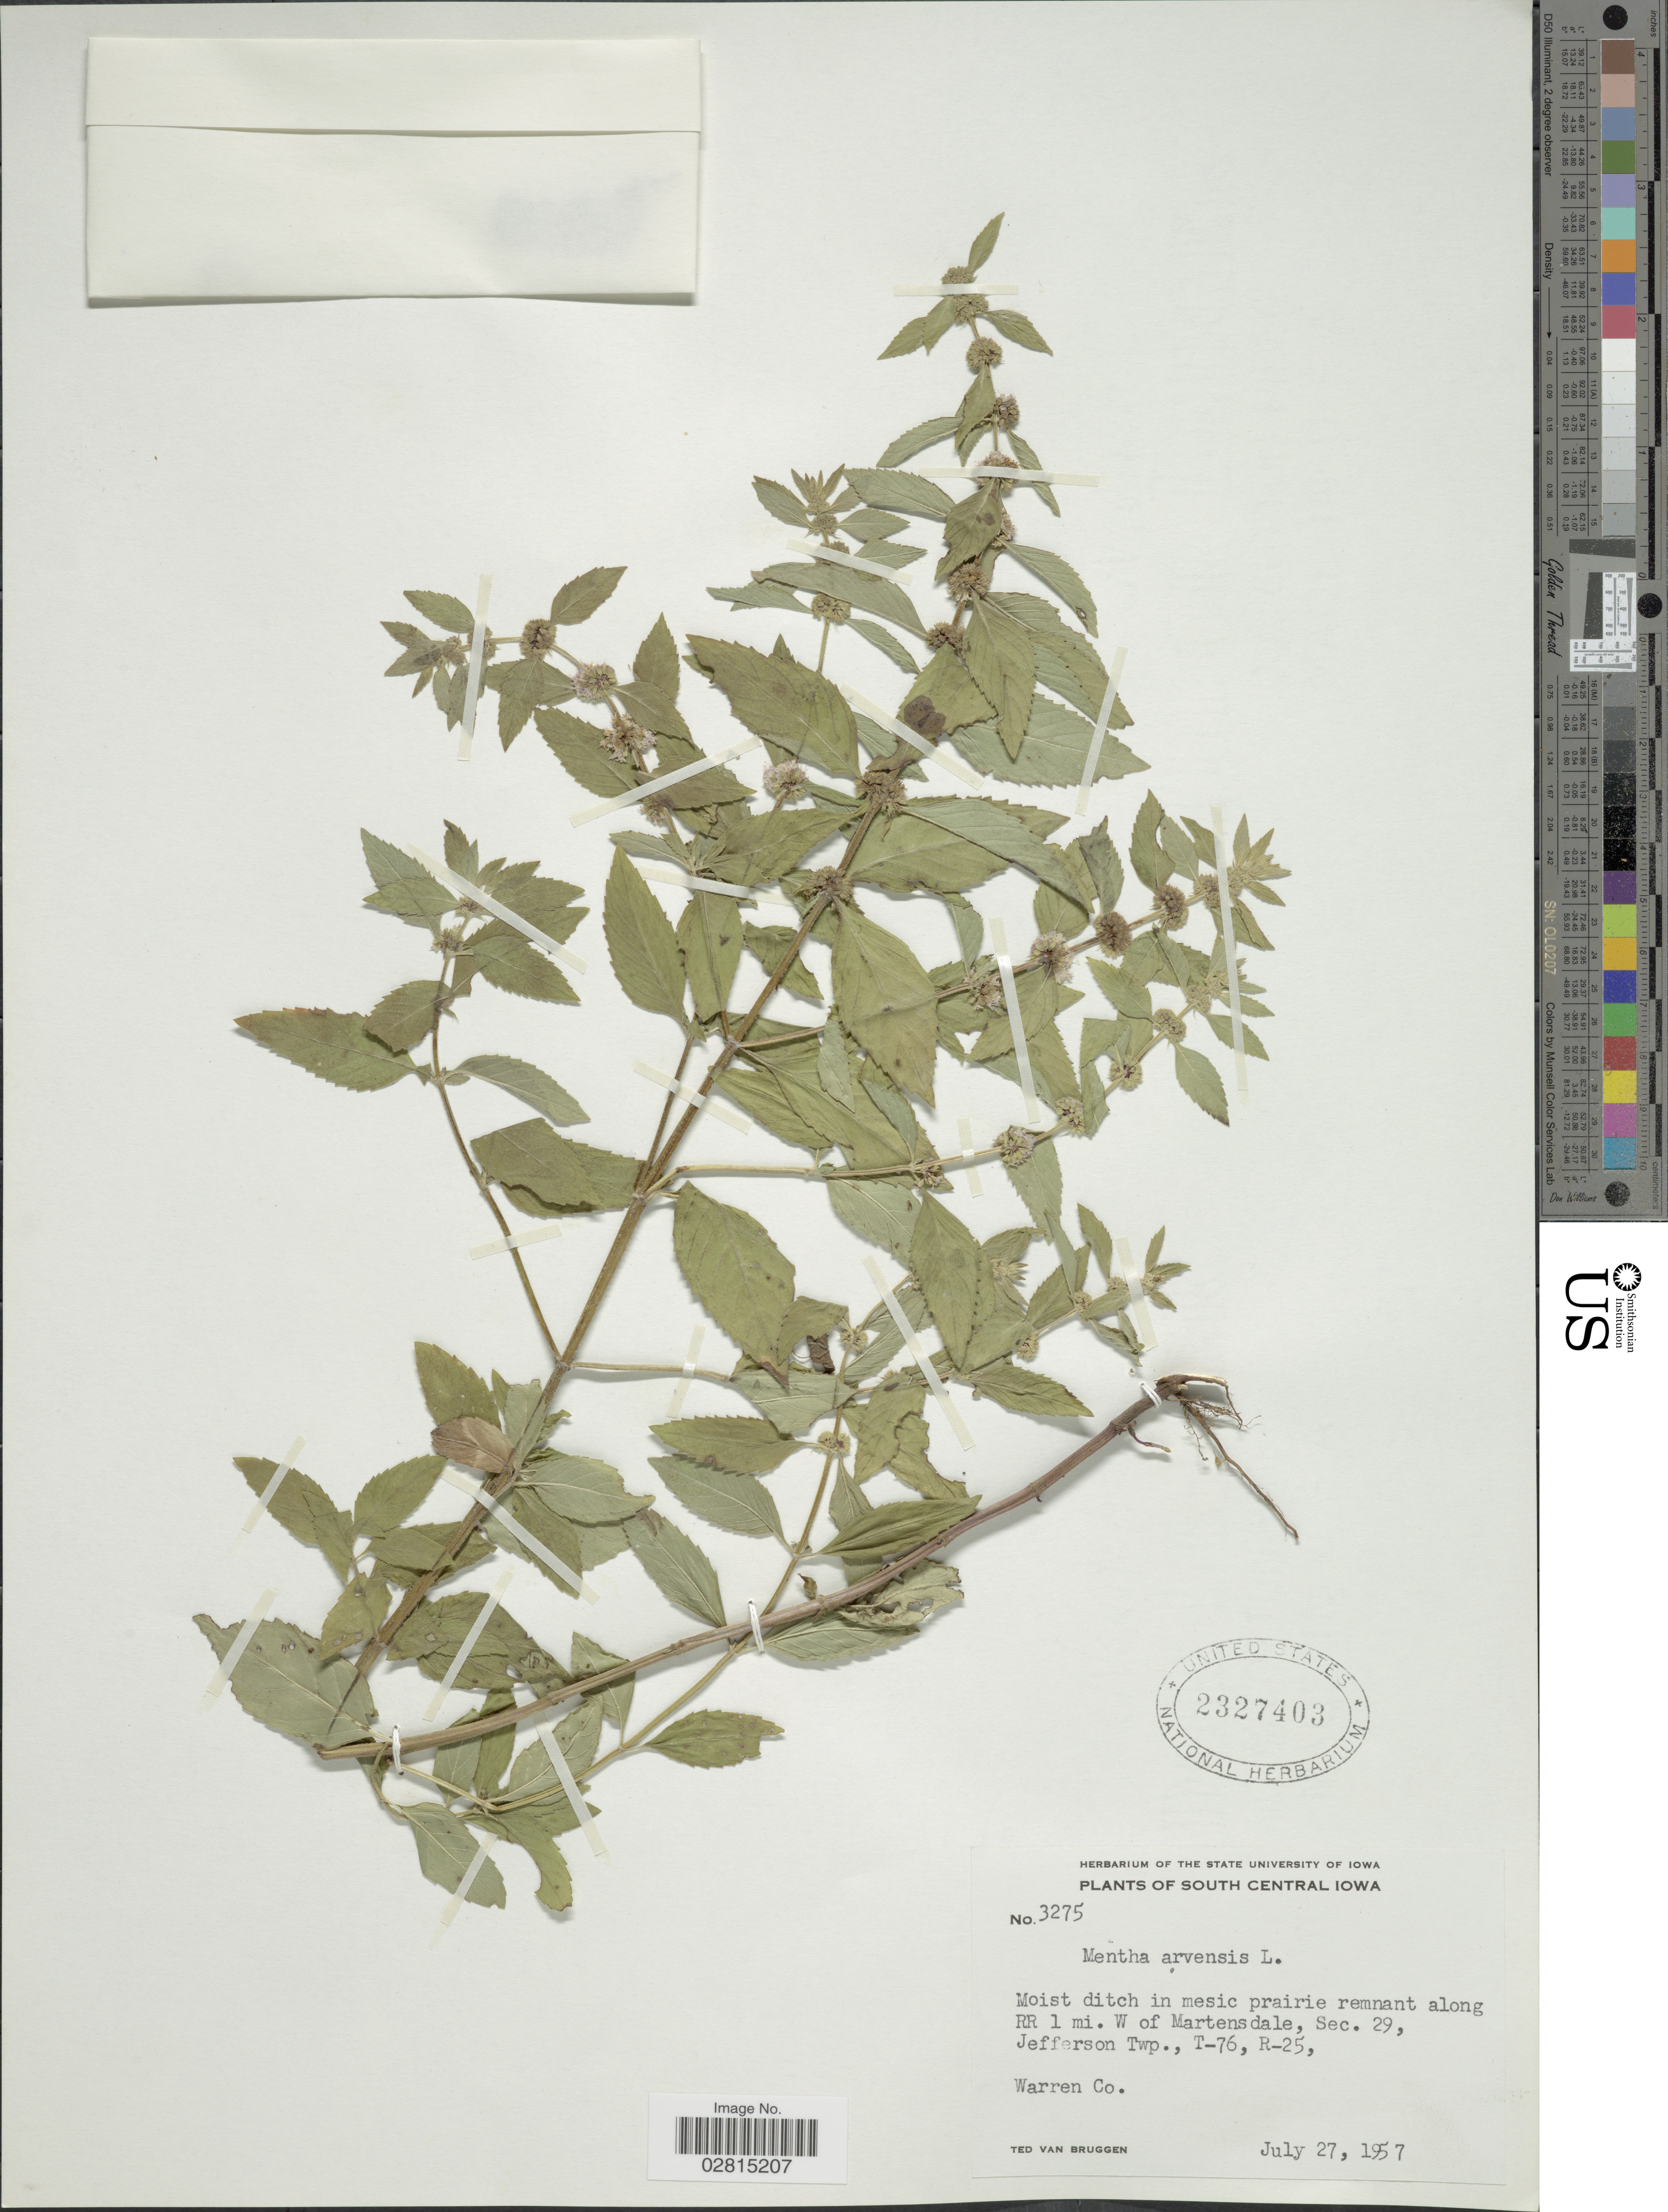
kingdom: Plantae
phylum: Tracheophyta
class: Magnoliopsida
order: Lamiales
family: Lamiaceae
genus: Mentha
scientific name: Mentha canadensis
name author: L.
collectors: T. van Bruggen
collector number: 3275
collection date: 1957-07-27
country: United States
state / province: Iowa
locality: South Central Iowa, along RR 1 mi. W of Martensdale, Sec. 29, Jefferson Twp., T-76, R-25, Warren Co.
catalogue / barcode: US 2327403